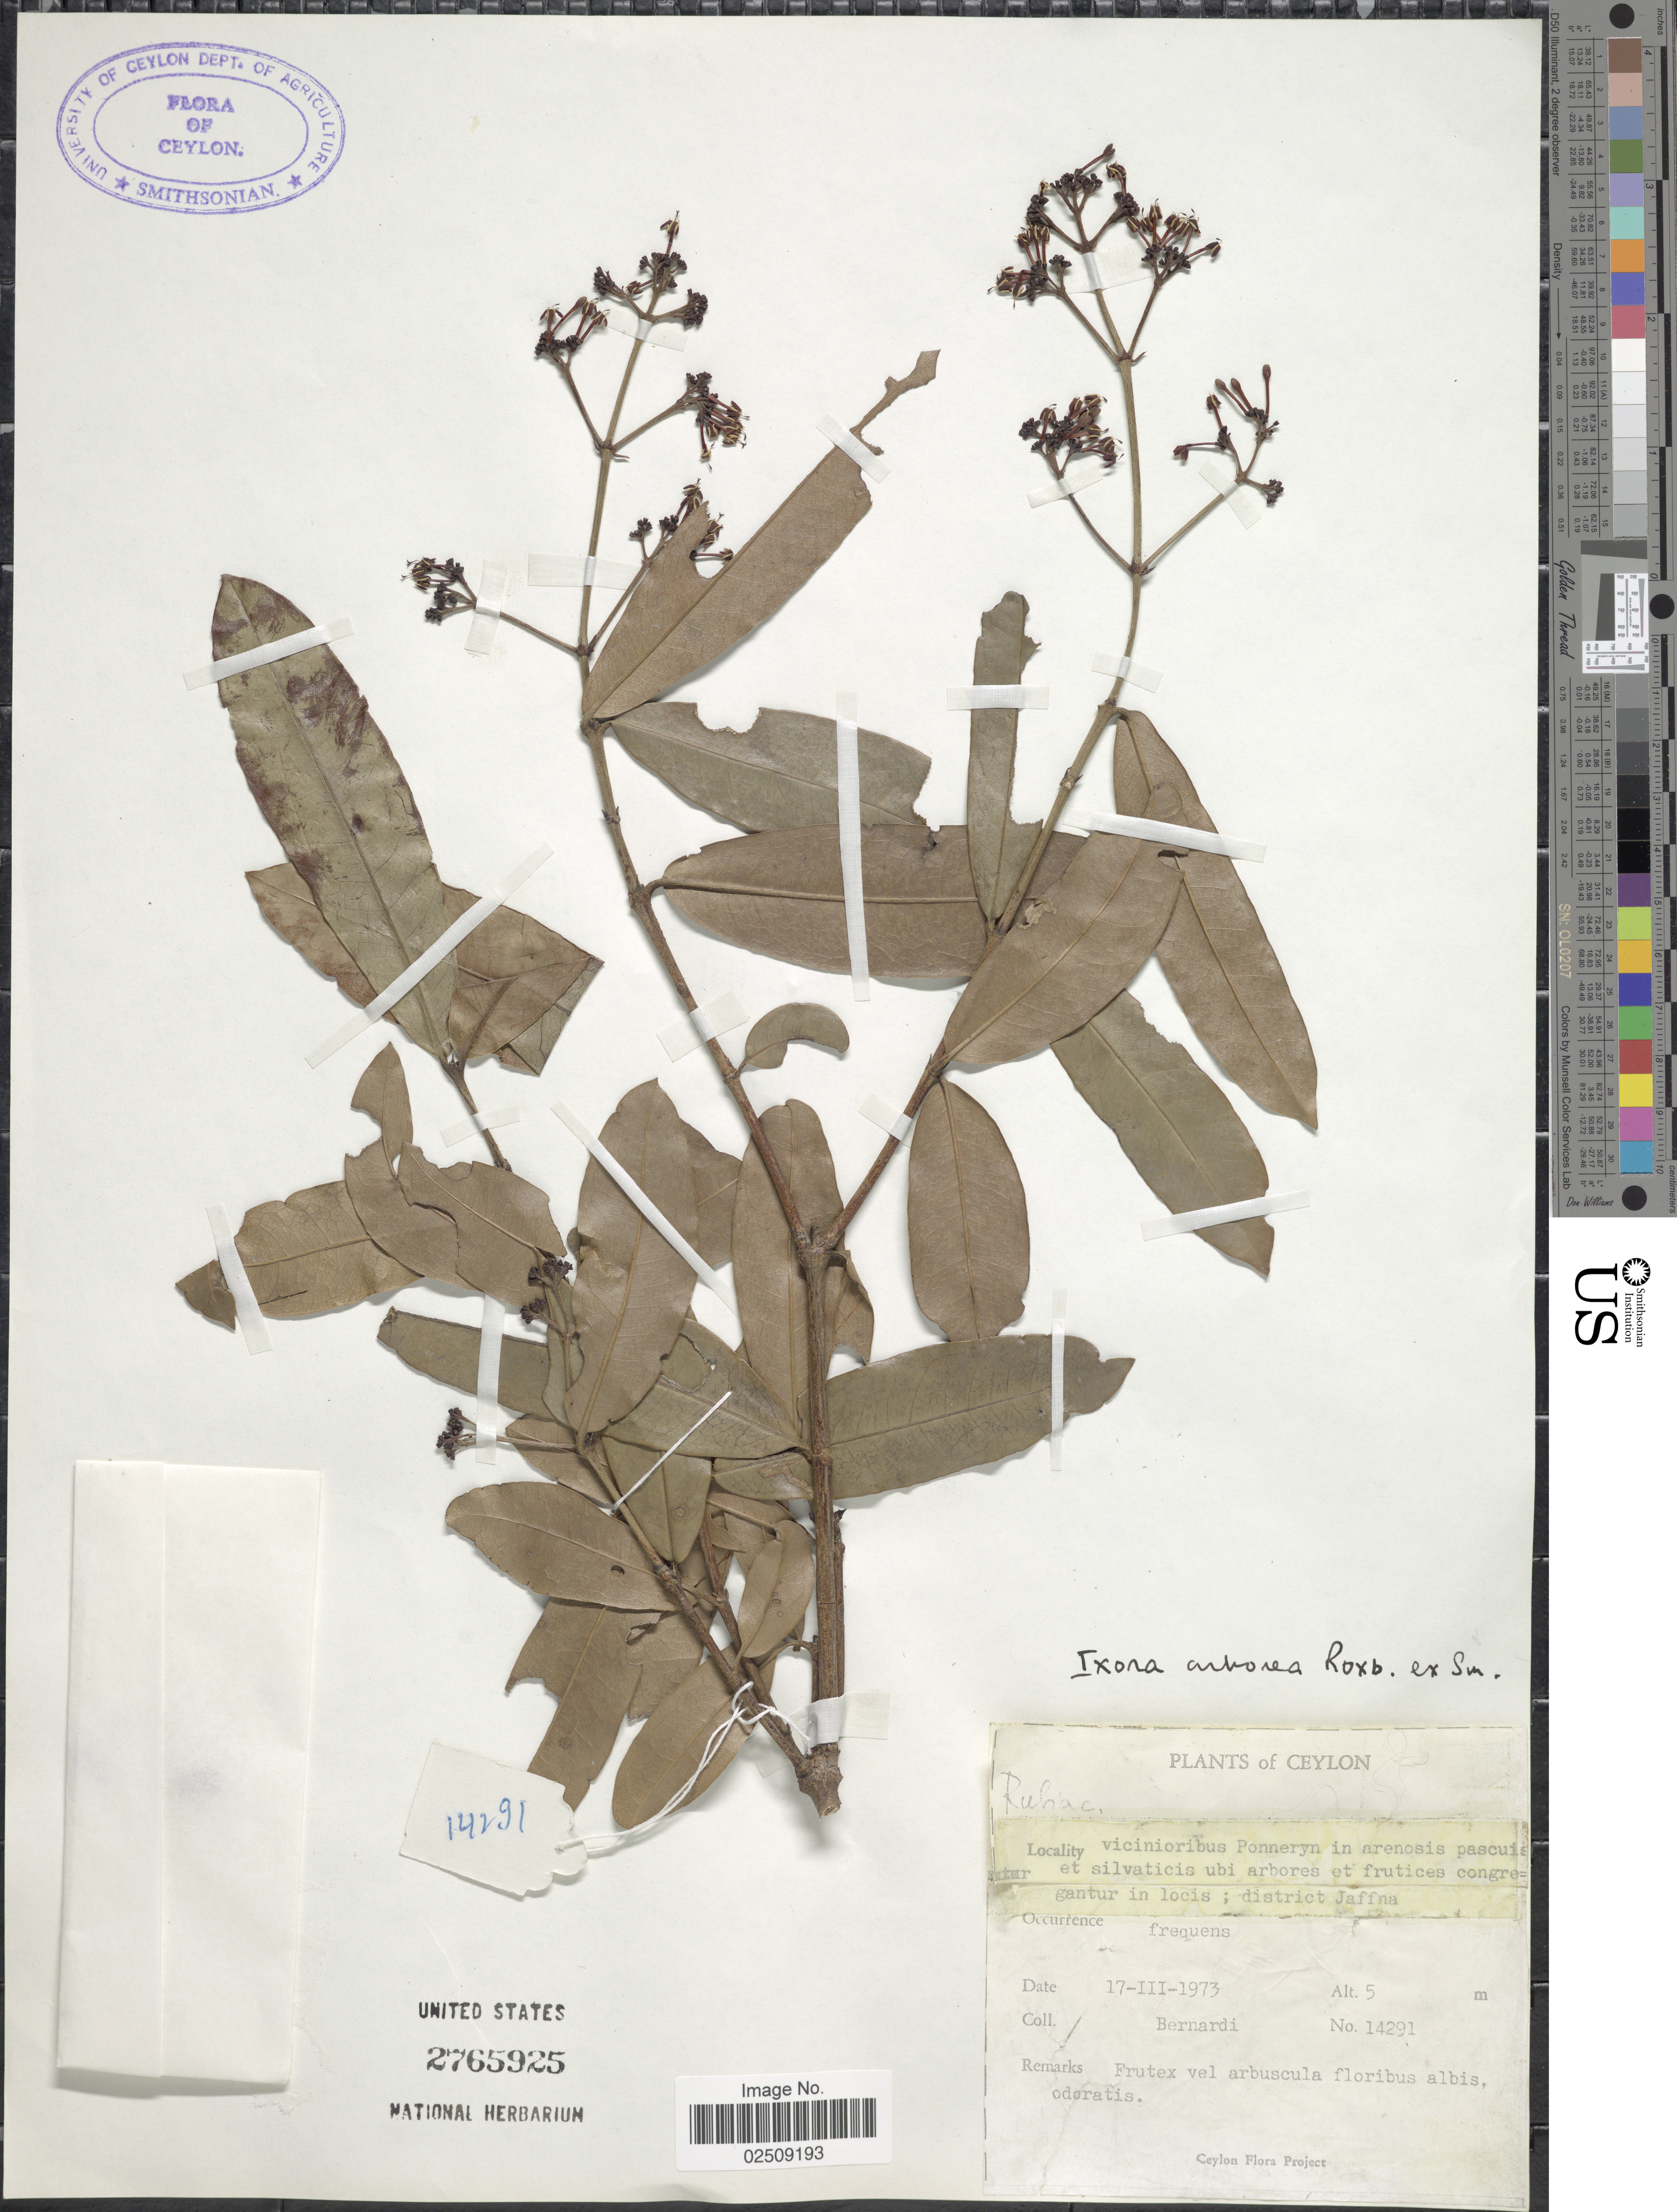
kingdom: Plantae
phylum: Tracheophyta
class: Magnoliopsida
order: Gentianales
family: Rubiaceae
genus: Ixora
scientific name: Ixora pavetta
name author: Andrews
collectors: Bernardi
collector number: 14291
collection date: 1973-03-17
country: Sri Lanka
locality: Ceylon. vicinioribus Ponneryn in arenosis pascuis et silvaticis ubi arbores et frutices congregantur in locis; istrict Jaffna.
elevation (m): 5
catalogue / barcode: US 2765925